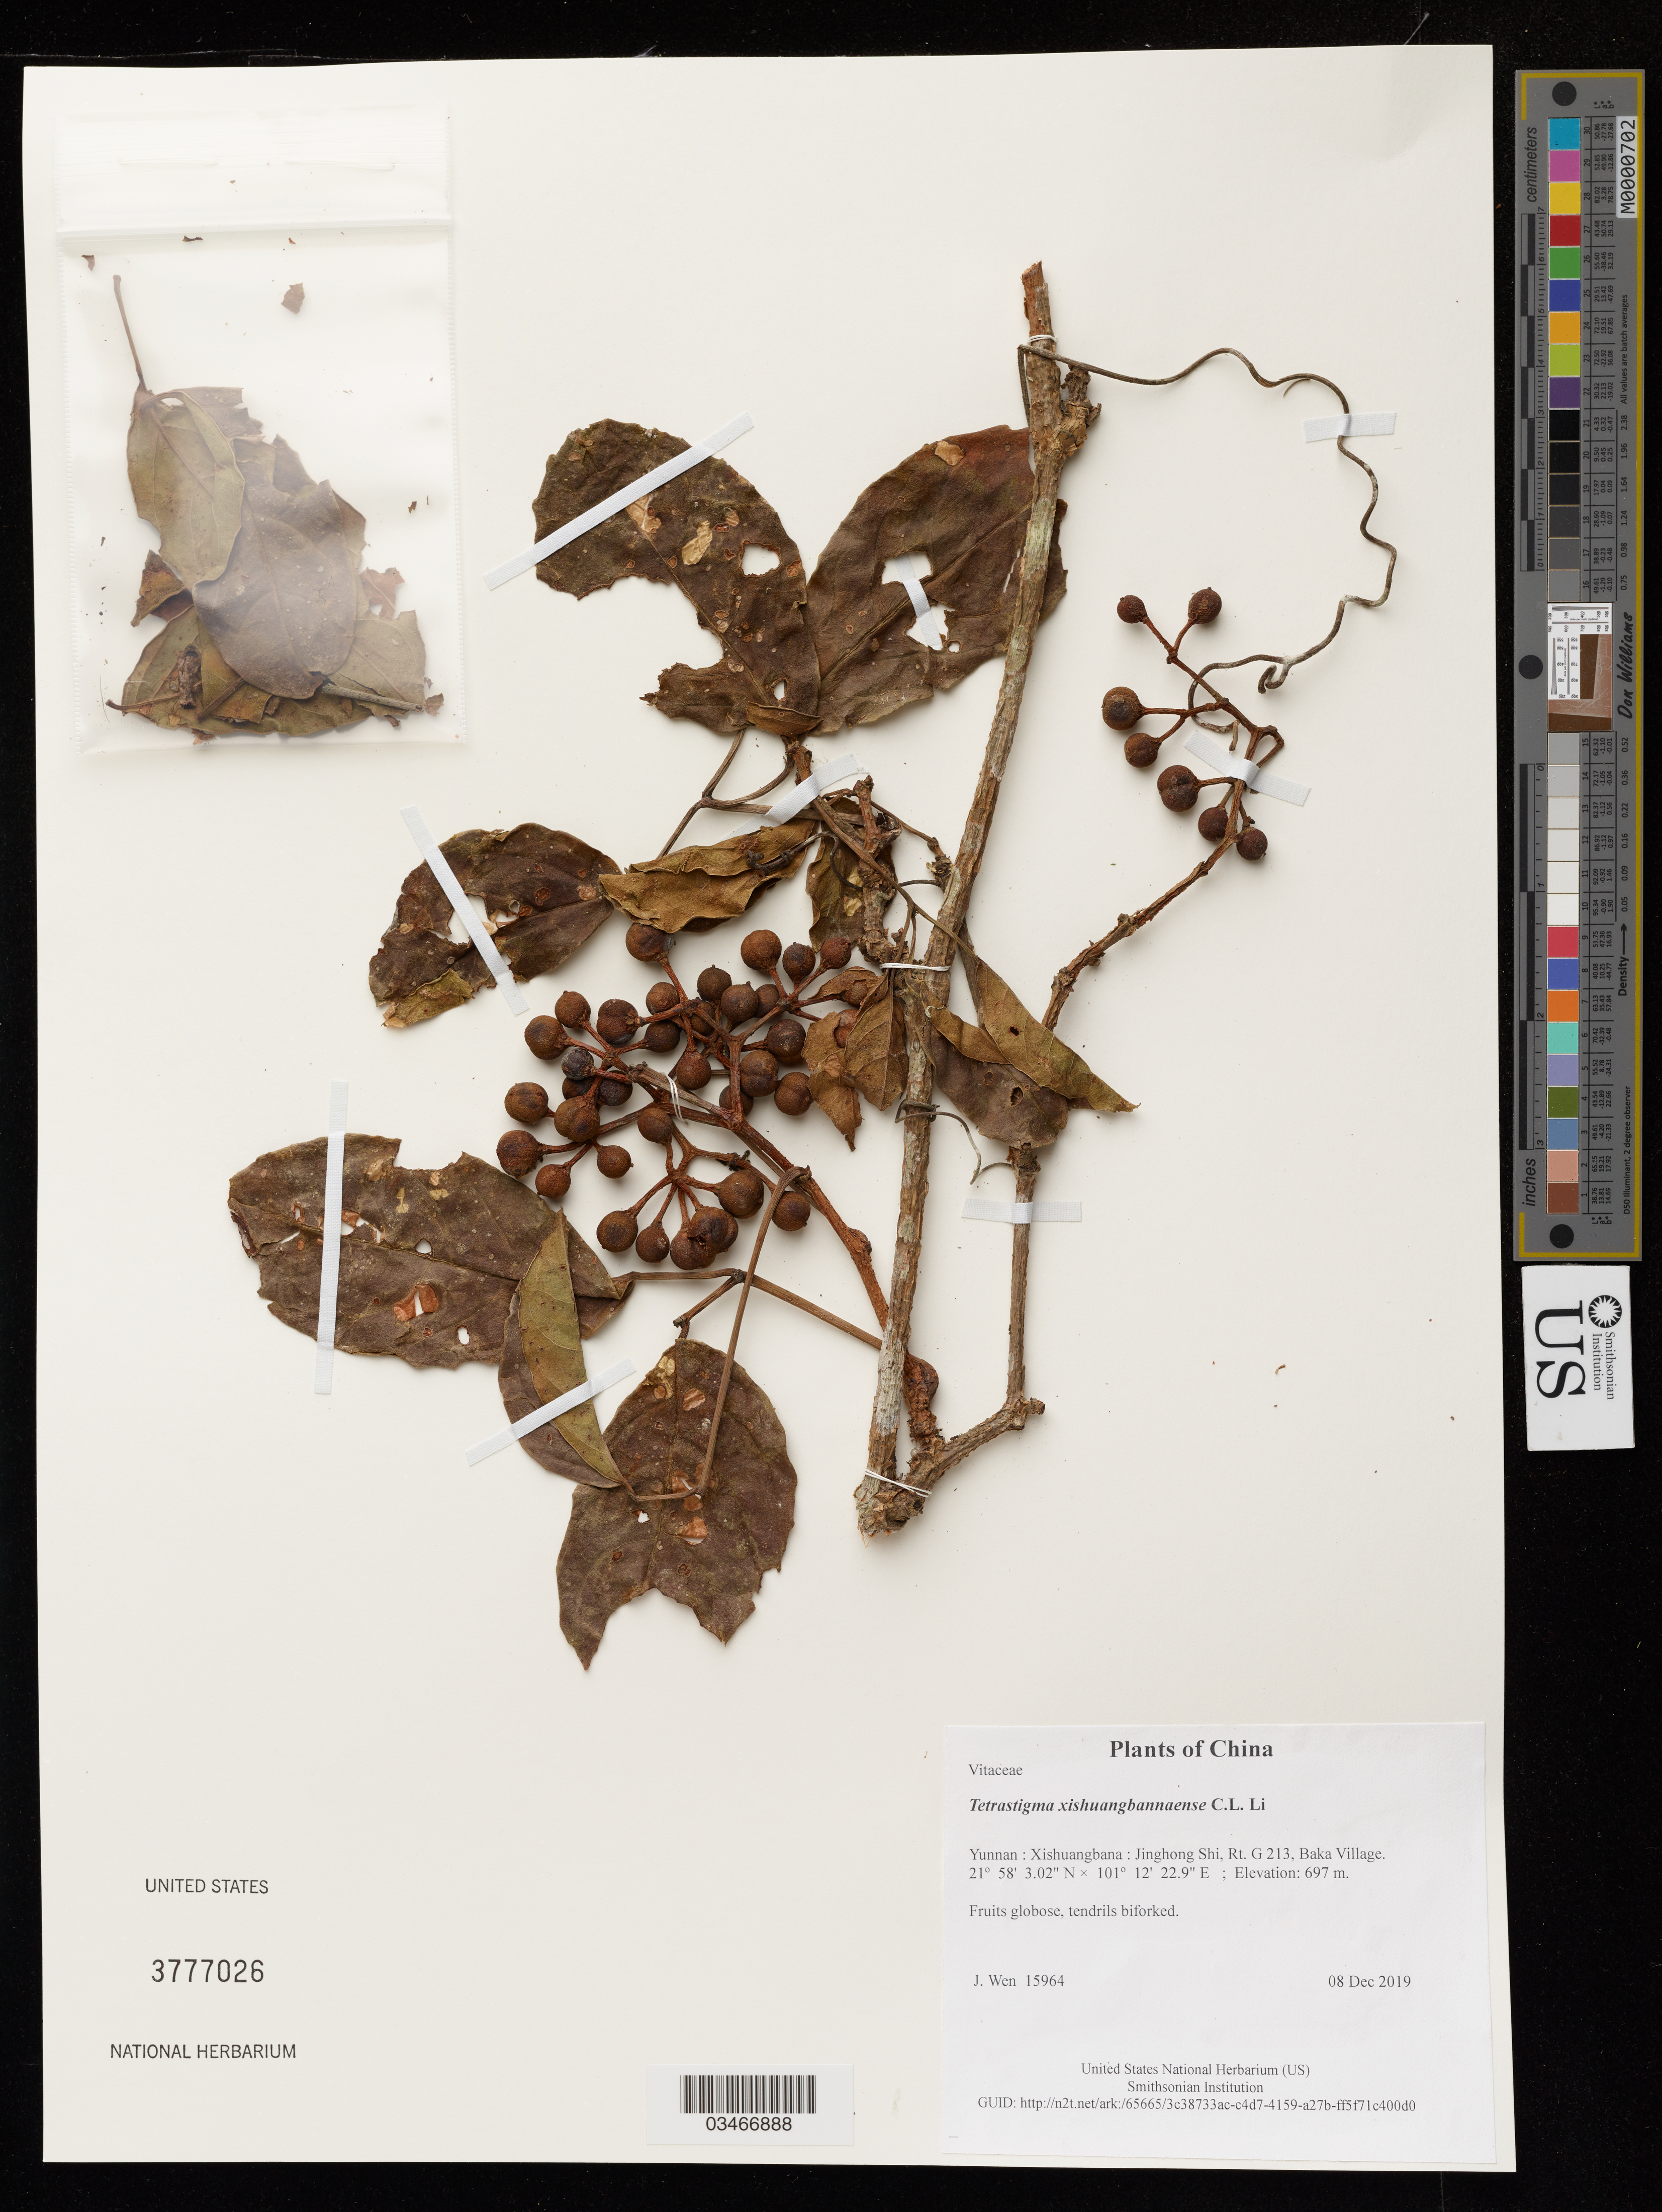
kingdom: Plantae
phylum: Tracheophyta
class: Magnoliopsida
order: Vitales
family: Vitaceae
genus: Tetrastigma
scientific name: Tetrastigma xishuangbannaense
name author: C.L. Li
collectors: J. Wen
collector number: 15964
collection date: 2019-12-08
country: China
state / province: Yunnan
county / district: Xishuangbana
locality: Jinghong Shi, Rt. G 213, Baka Village.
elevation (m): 697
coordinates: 21 58 3.02 N, 101 12 22.9 E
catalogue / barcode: US 3777026